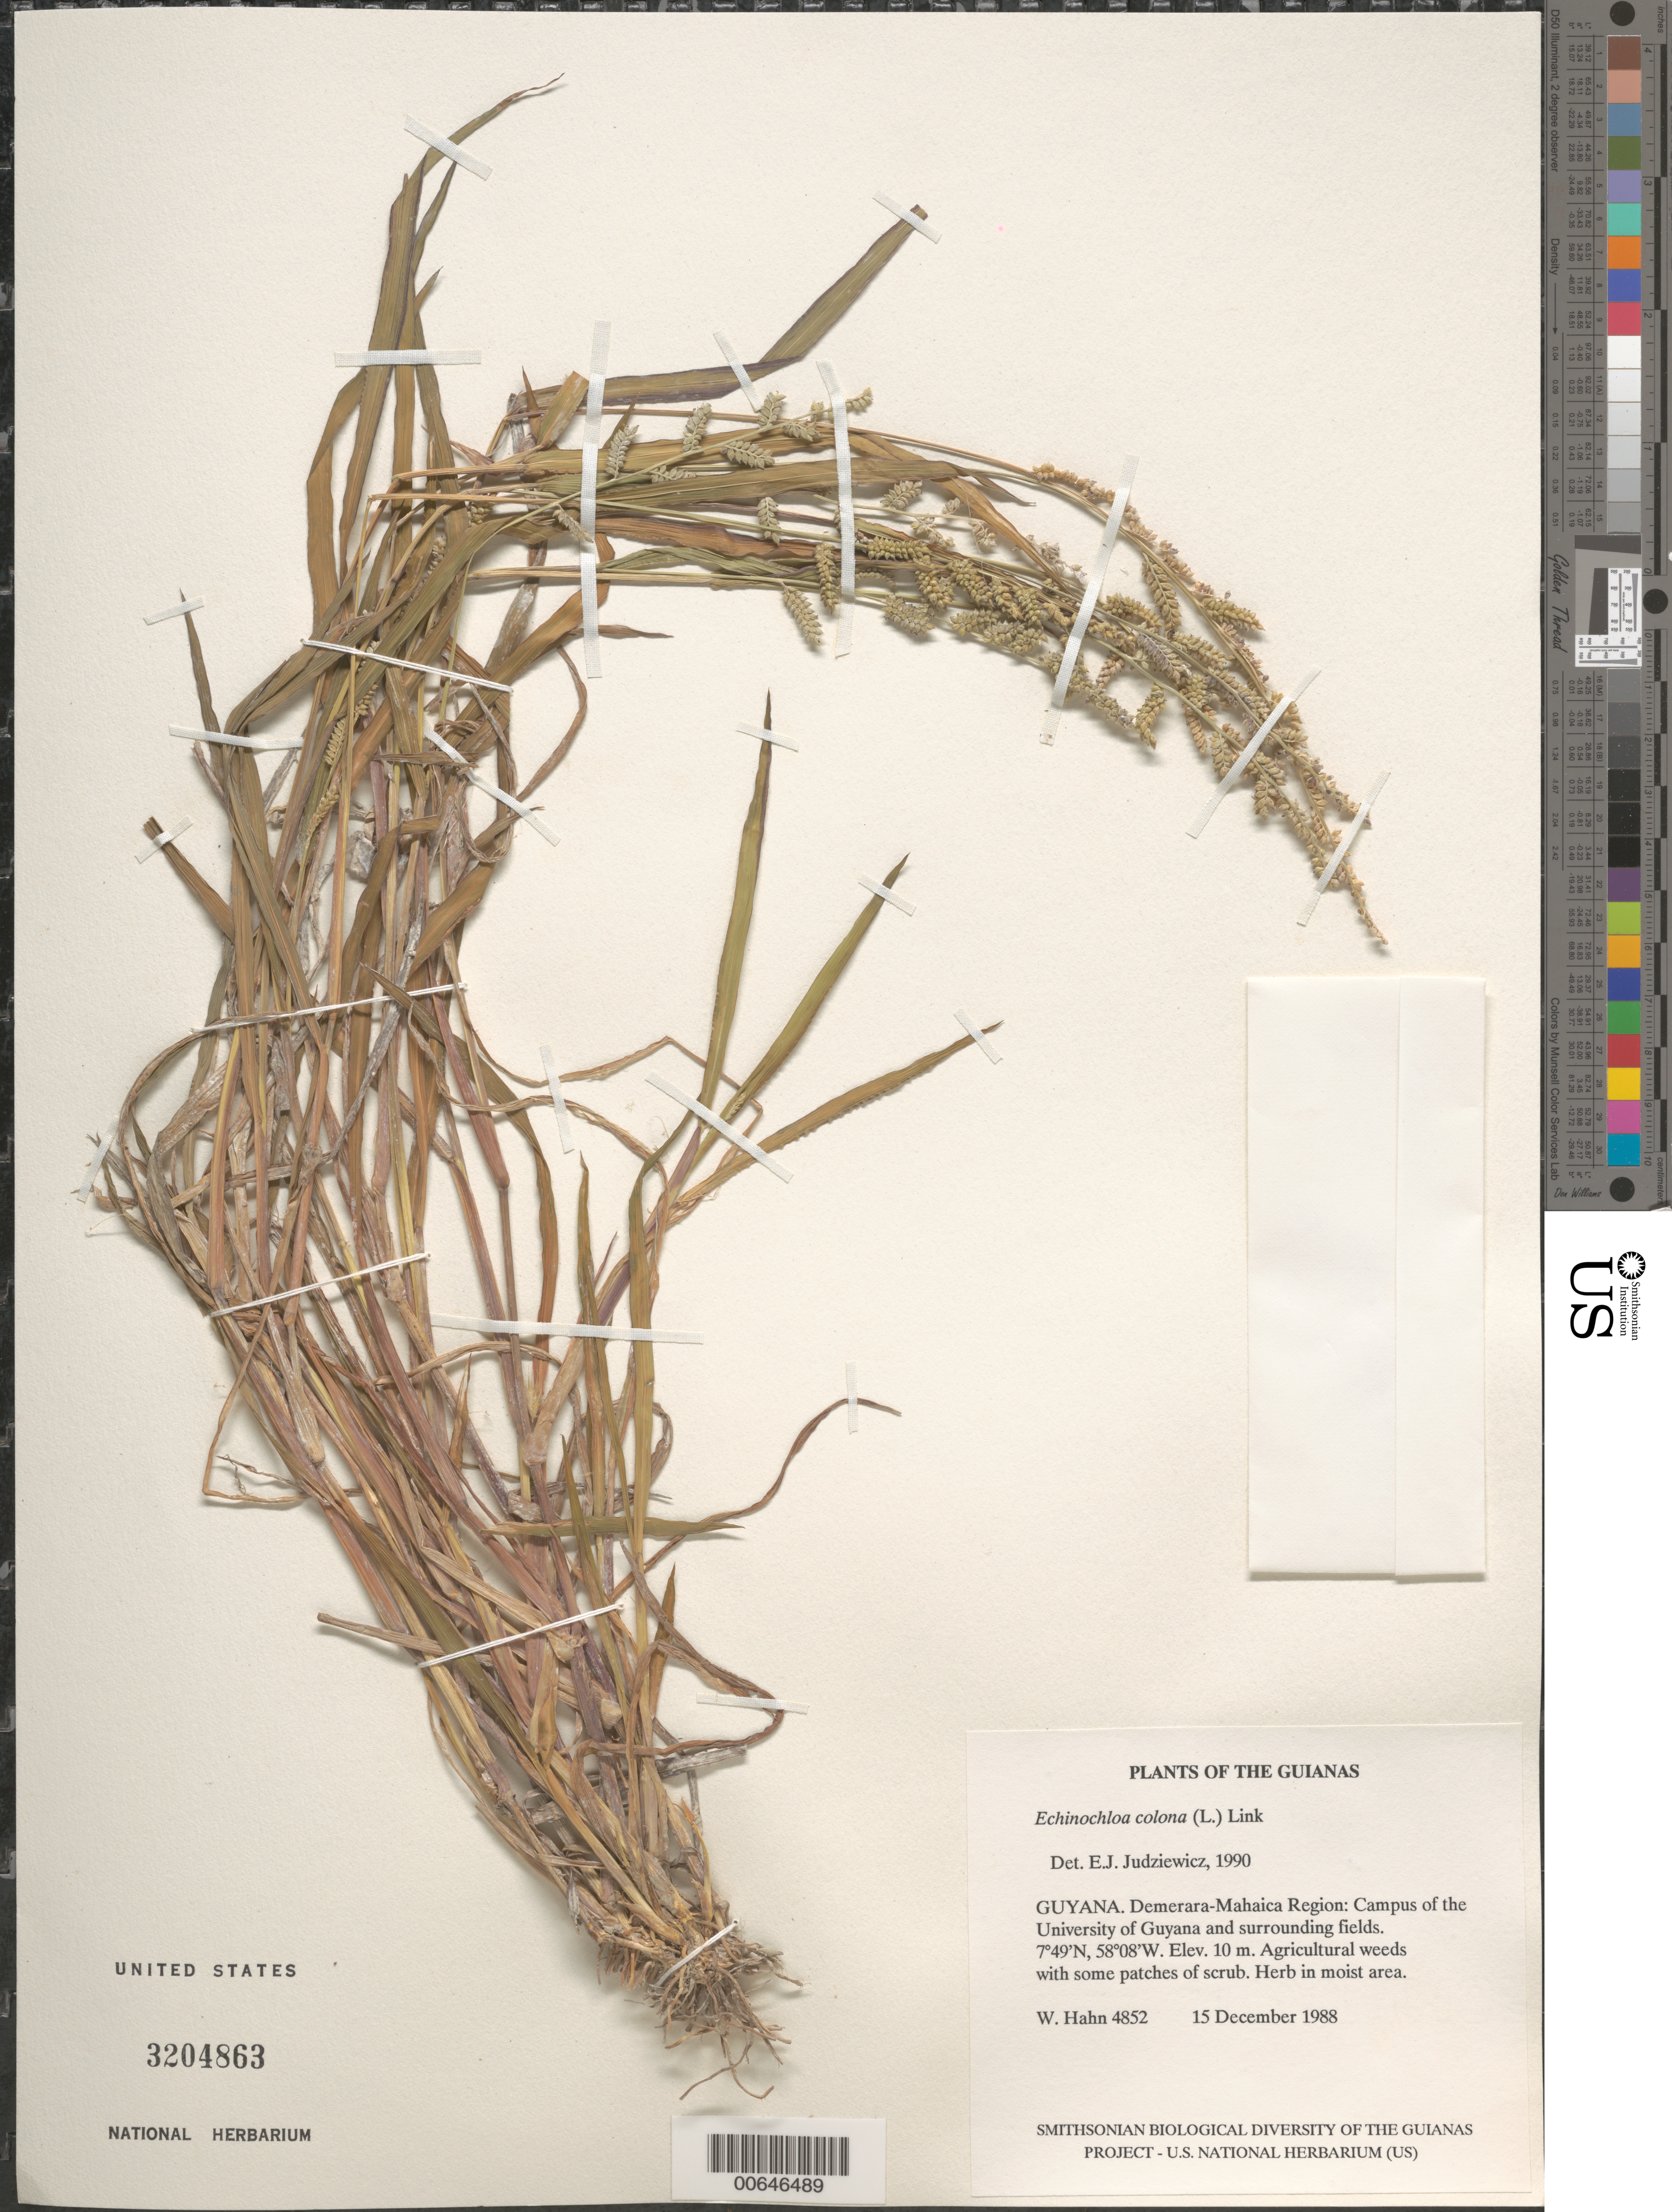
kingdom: Plantae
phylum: Tracheophyta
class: Liliopsida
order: Poales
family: Poaceae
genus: Echinochloa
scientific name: Echinochloa colona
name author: (L.) Link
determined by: Judziewicz, E. J.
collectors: W. Hahn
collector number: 4852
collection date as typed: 15 December 1988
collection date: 1988-12-15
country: Guyana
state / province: Demerara-Mahaica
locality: Campus of the University of Guyana and surrounding fields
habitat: Agricultural weeds with some patches of scrub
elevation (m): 10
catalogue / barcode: US 3204863